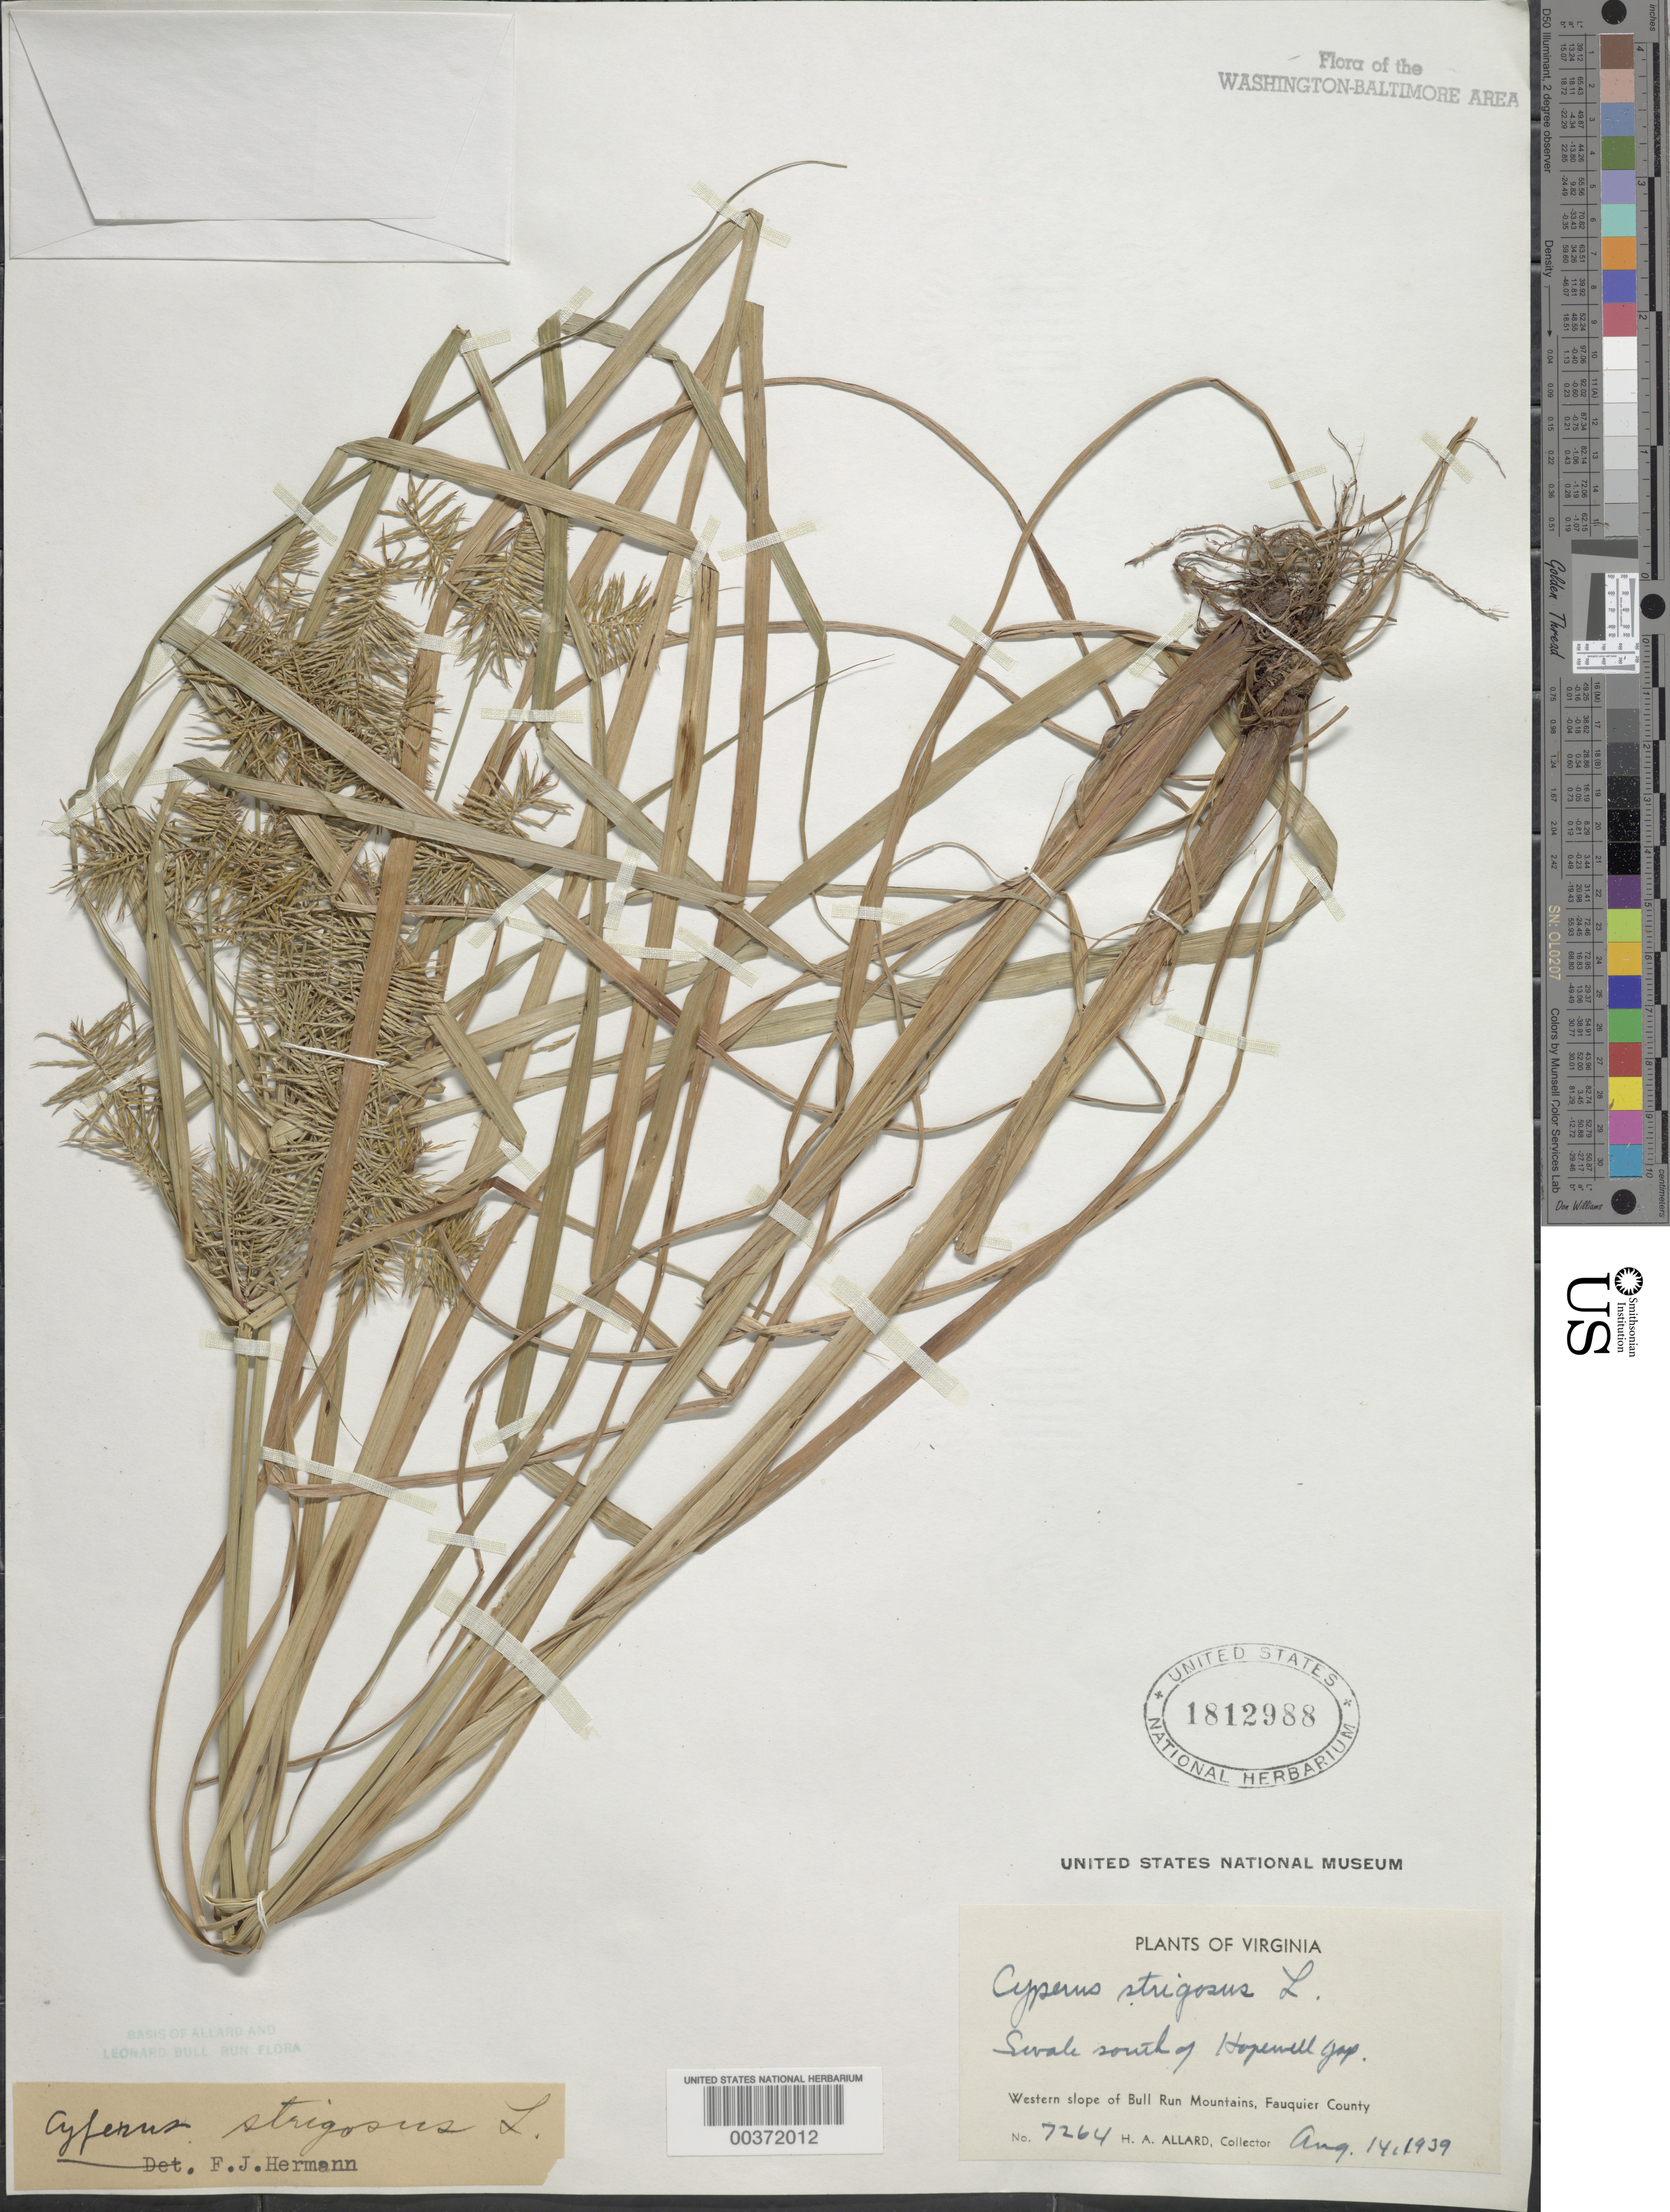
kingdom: Plantae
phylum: Tracheophyta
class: Liliopsida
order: Poales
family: Cyperaceae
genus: Cyperus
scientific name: Cyperus strigosus L.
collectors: H. A. Allard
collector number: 7264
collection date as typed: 14 Aug 1939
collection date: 1939-08-14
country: United States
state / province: Virginia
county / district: Fauquier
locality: South of Hopewell Gap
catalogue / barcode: US 1812988